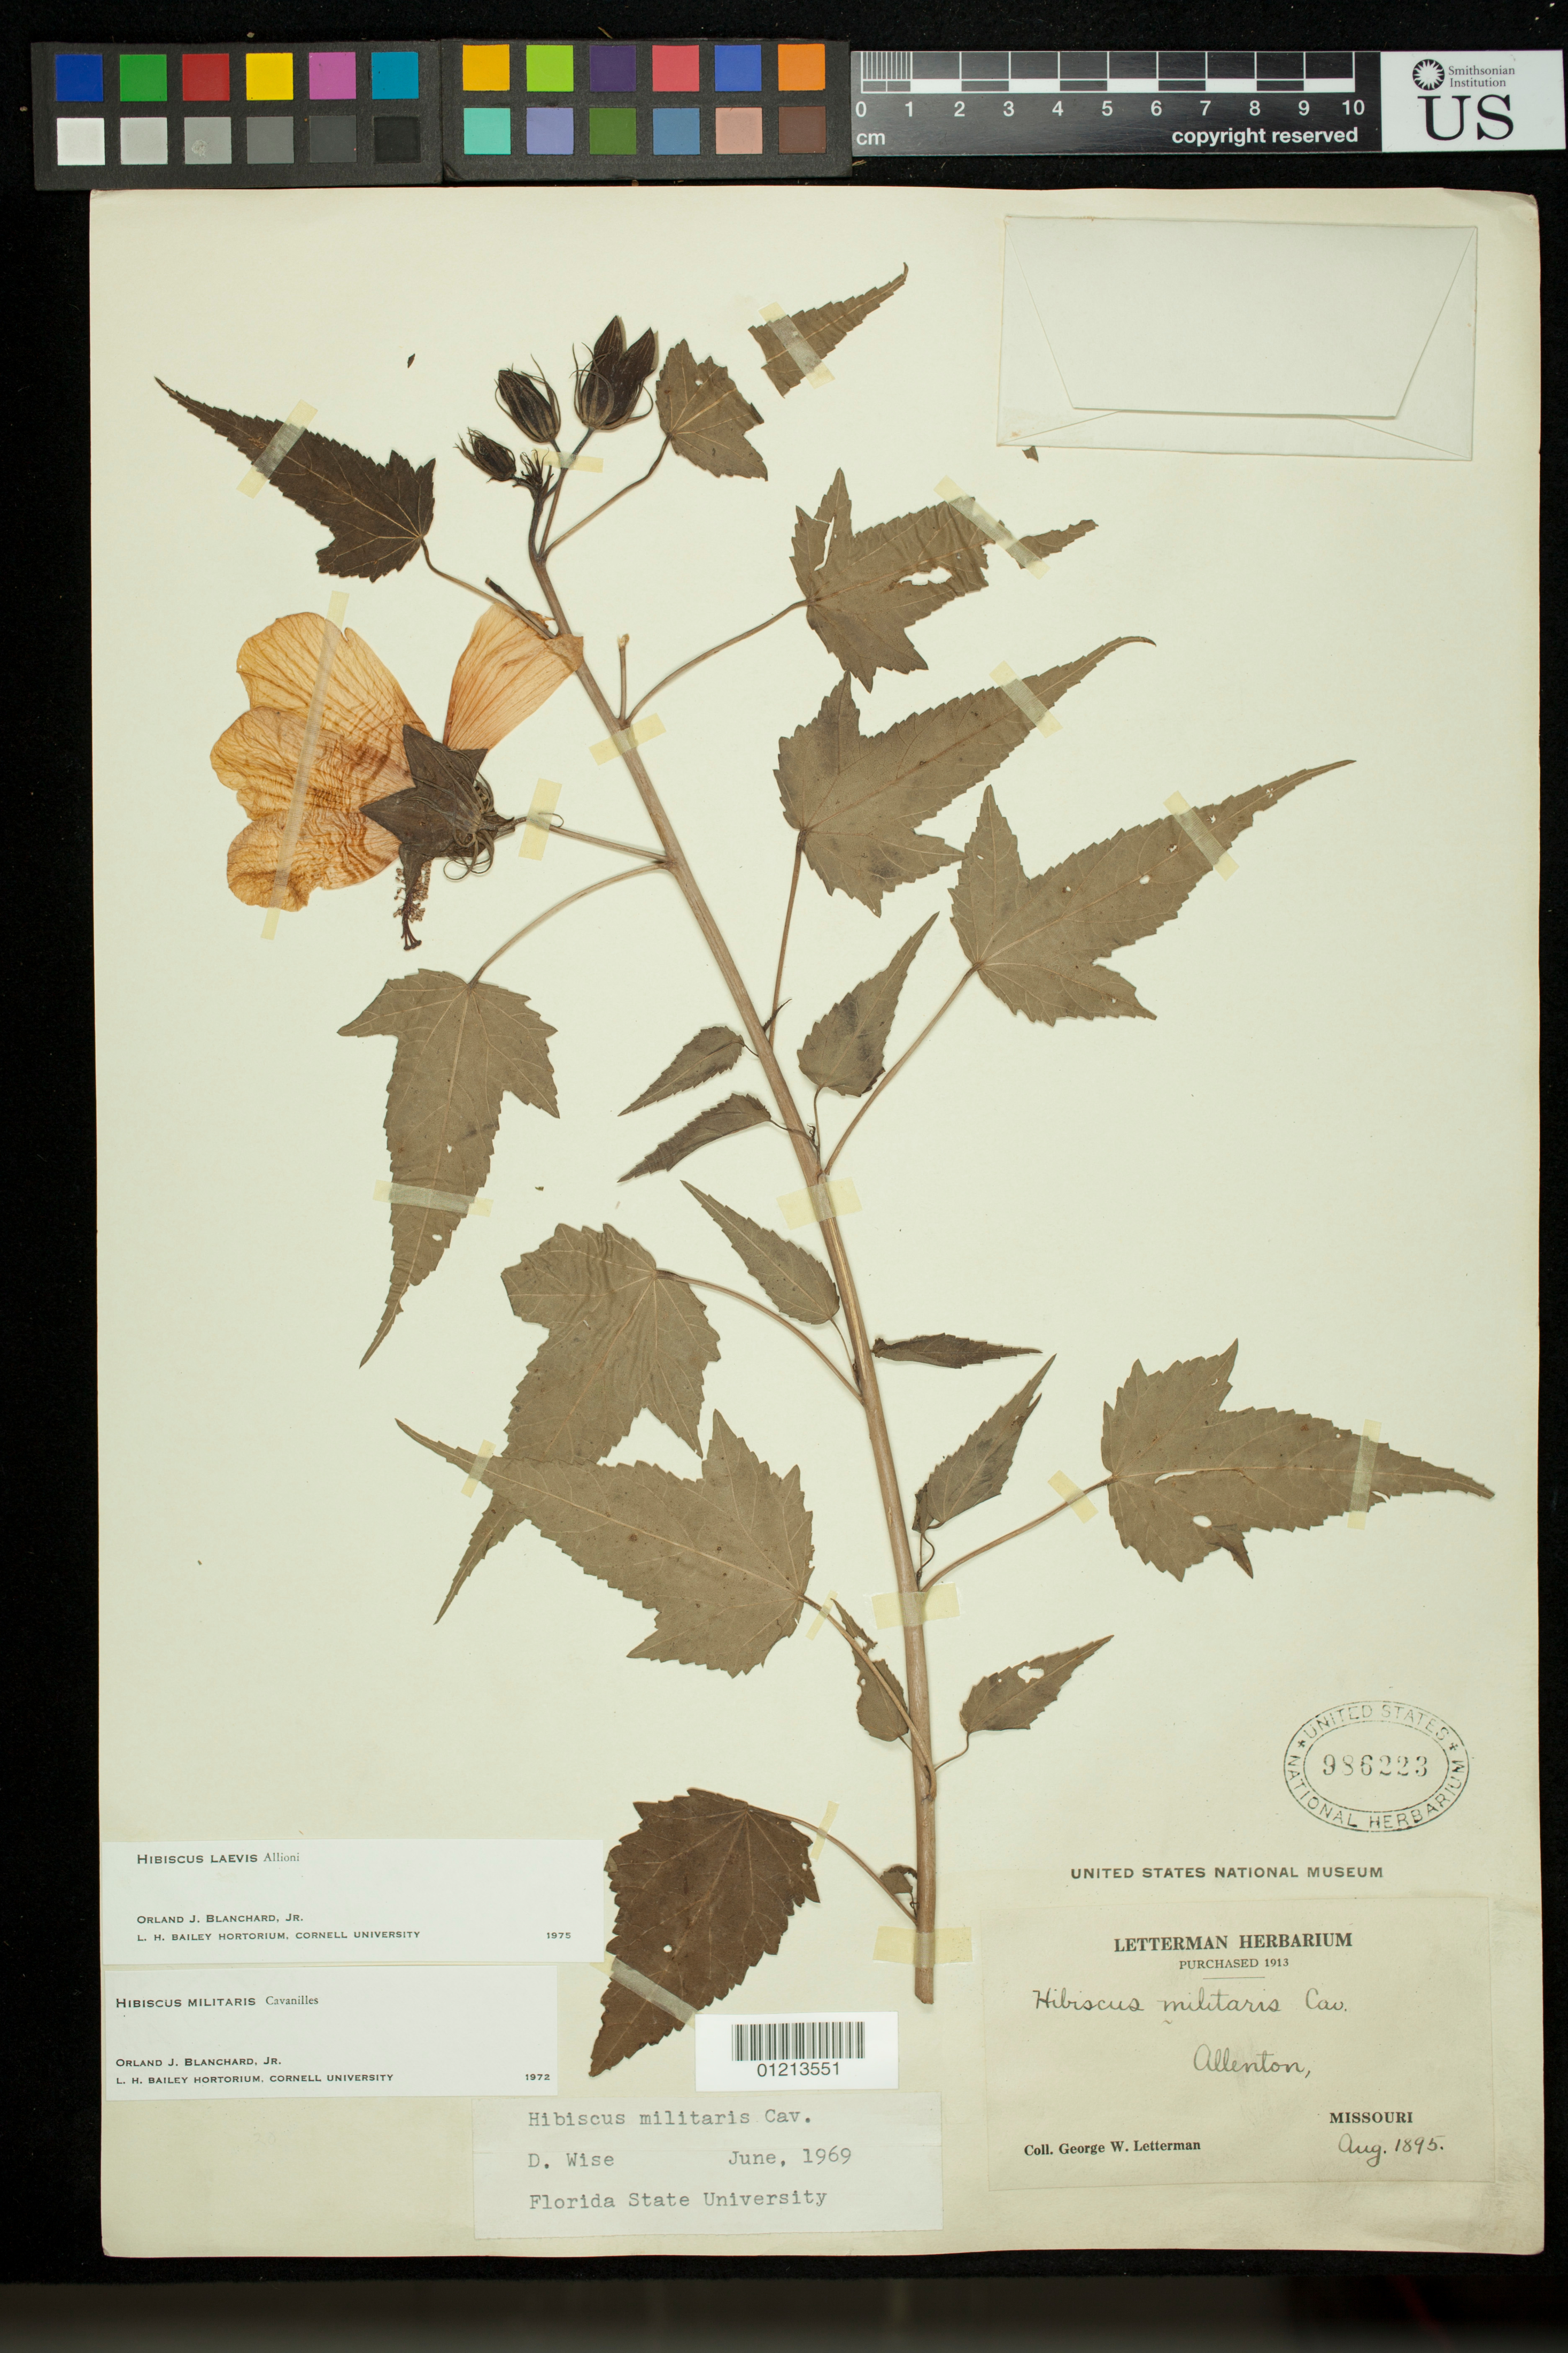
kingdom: Plantae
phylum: Tracheophyta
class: Magnoliopsida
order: Malvales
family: Malvaceae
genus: Hibiscus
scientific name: Hibiscus laevis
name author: All.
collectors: G. W. Letterman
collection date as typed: Aug 1895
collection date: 1895-08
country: United States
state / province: Missouri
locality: Allenton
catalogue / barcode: US 986223